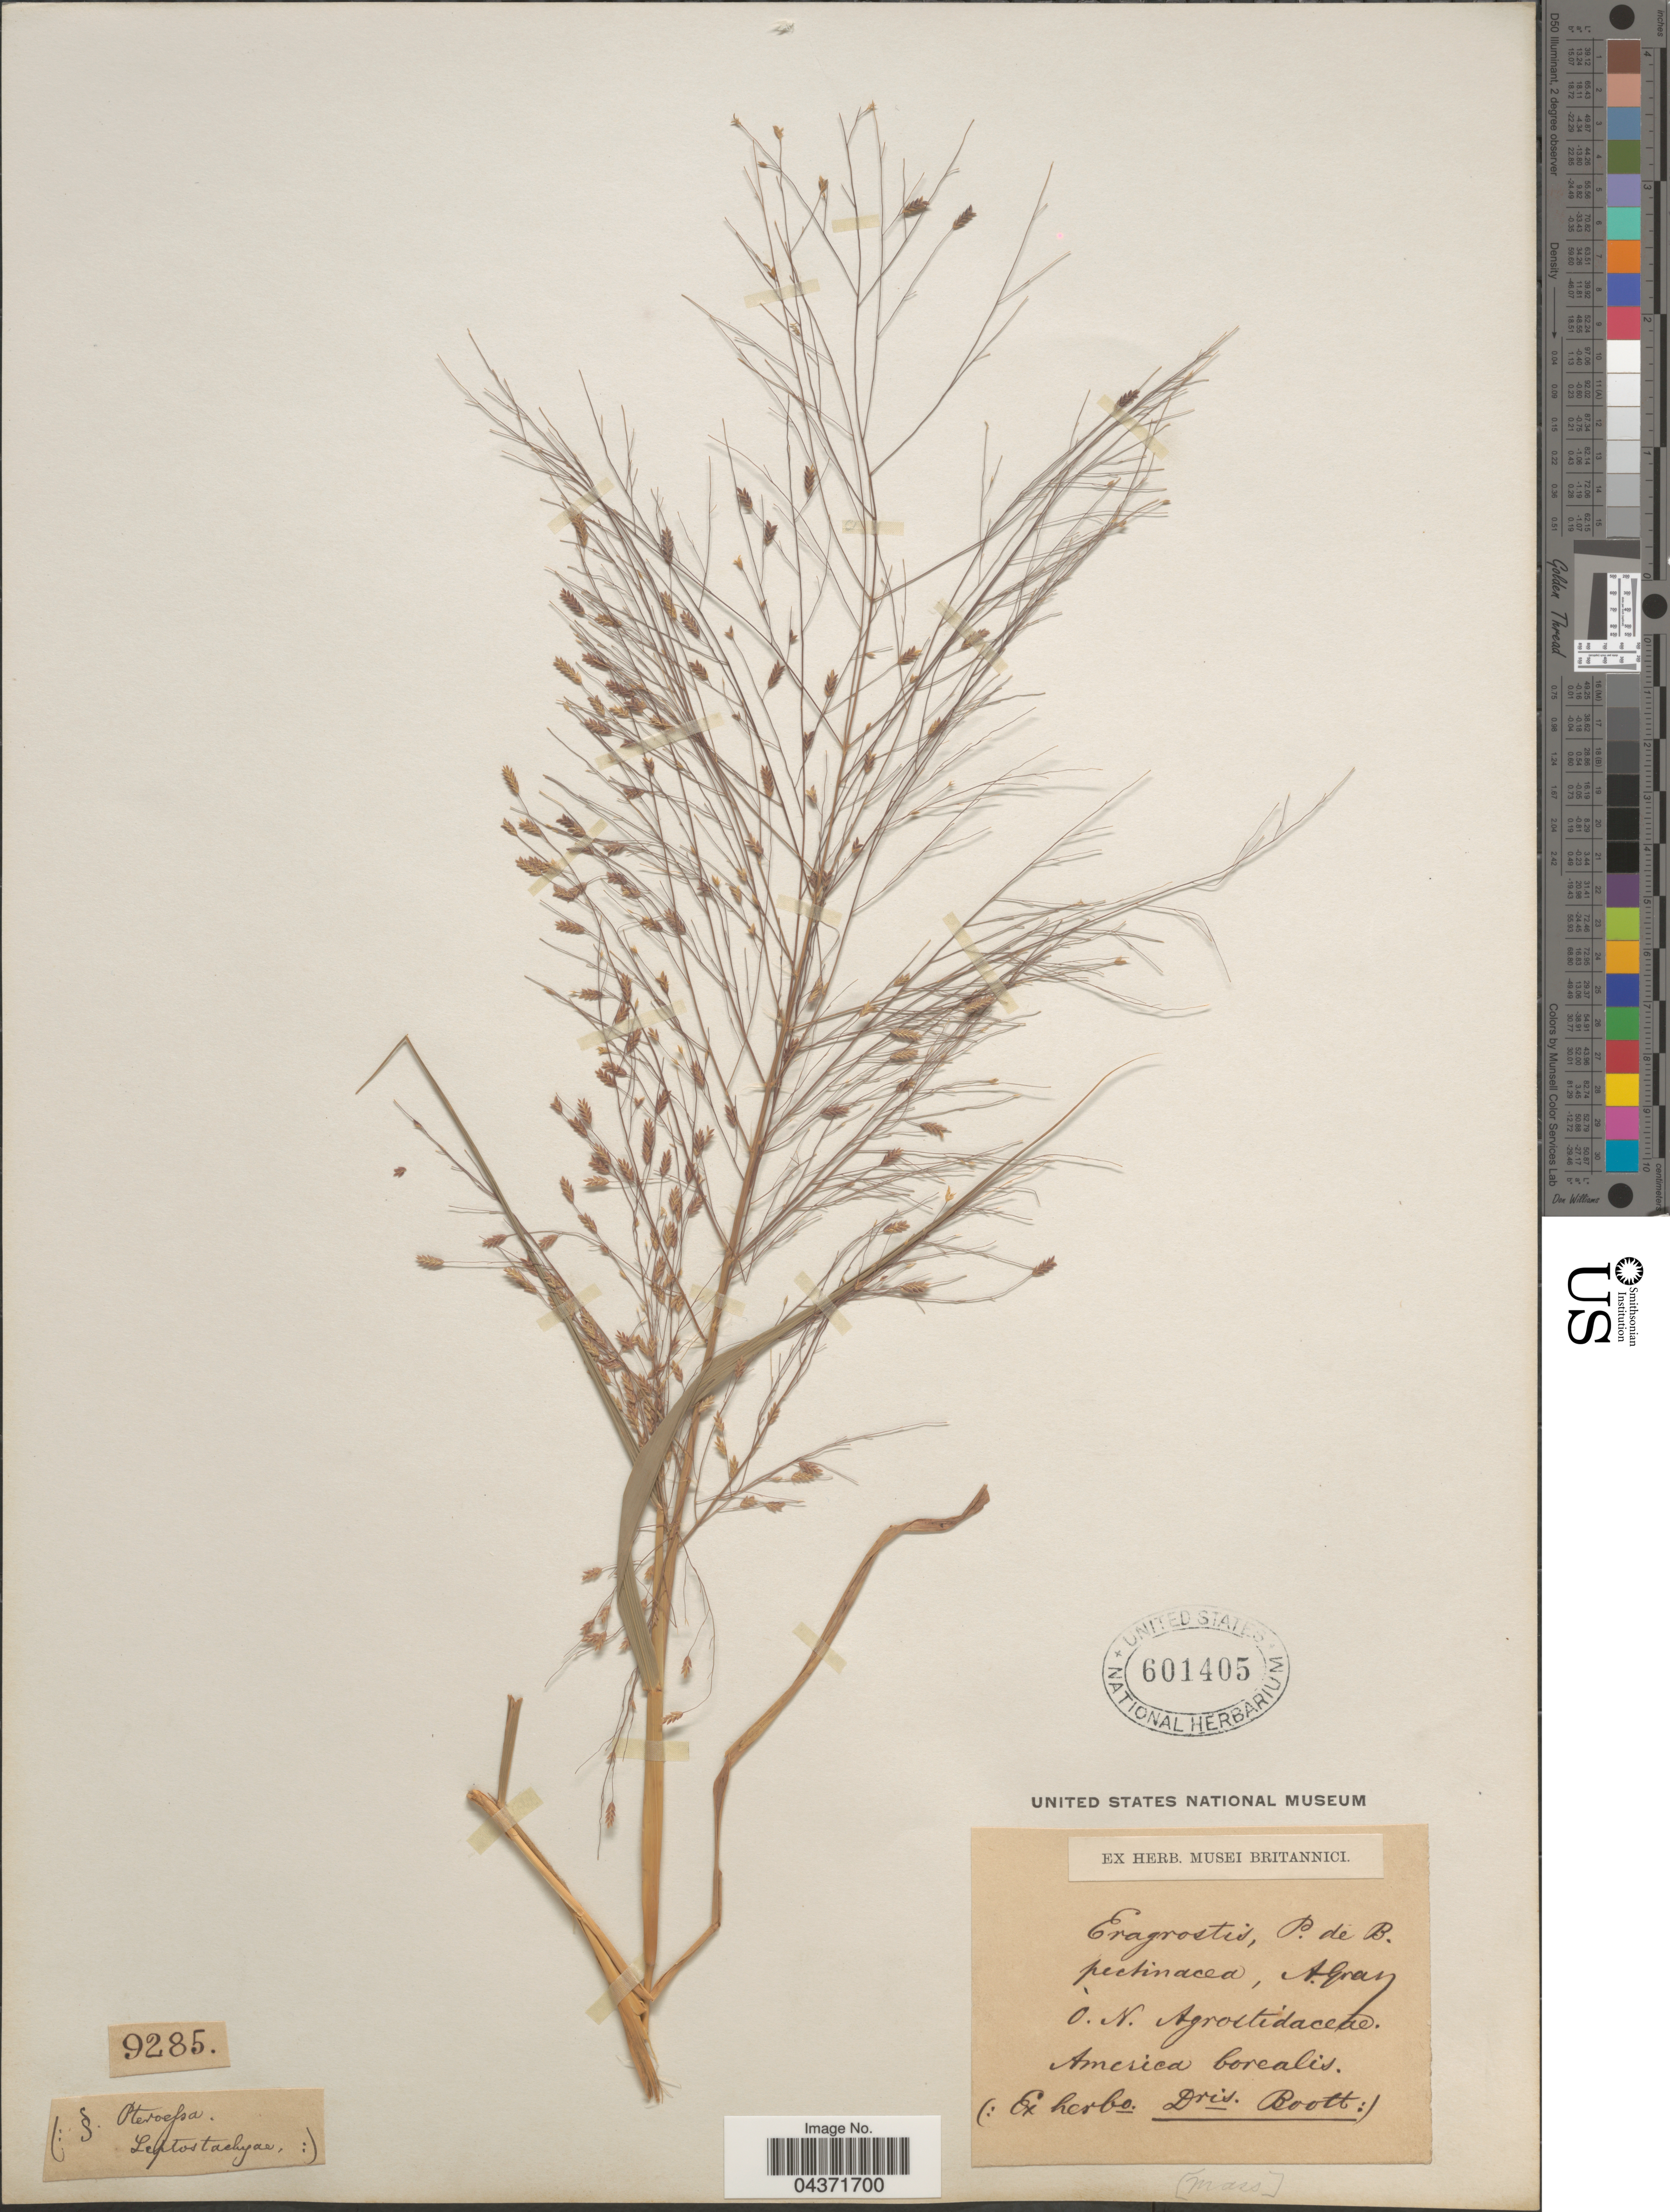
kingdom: Plantae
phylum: Tracheophyta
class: Liliopsida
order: Poales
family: Poaceae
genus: Eragrostis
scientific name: Eragrostis spectabilis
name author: (Pursh) Steud.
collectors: Ex herb. Dris. Boott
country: United States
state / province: Massachusetts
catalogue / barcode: US 601405